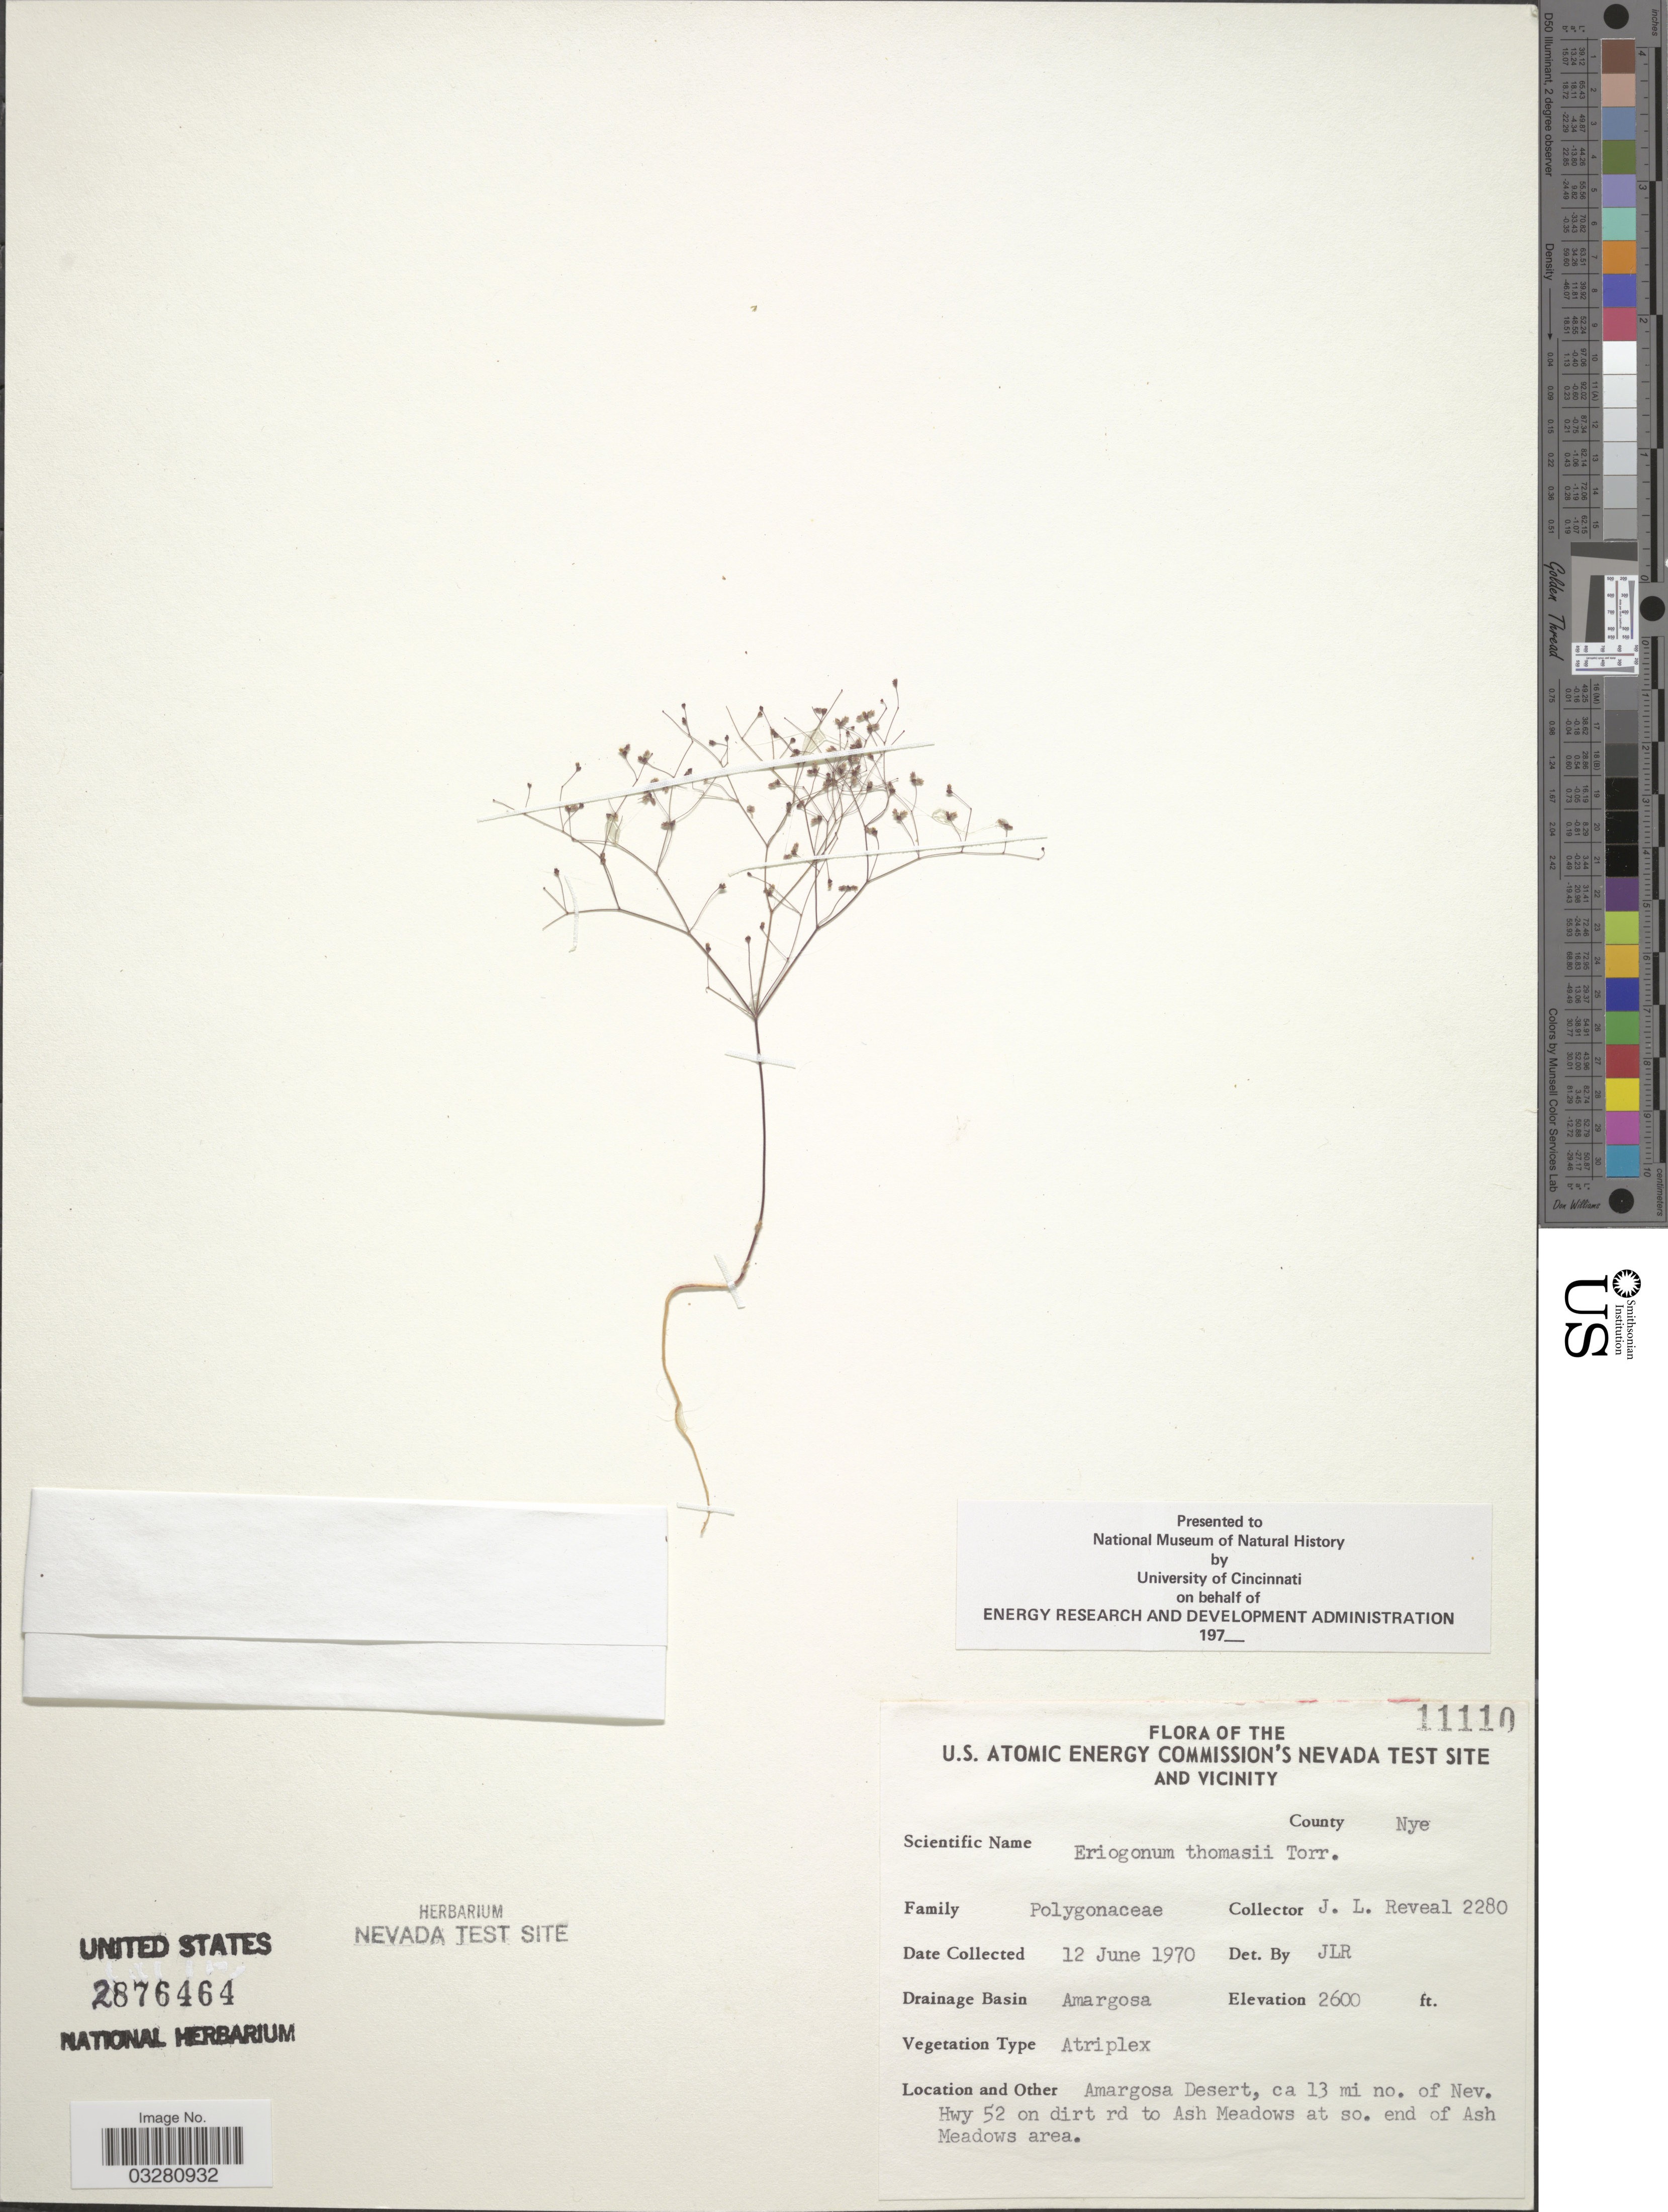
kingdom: Plantae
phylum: Tracheophyta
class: Magnoliopsida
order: Caryophyllales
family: Polygonaceae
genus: Eriogonum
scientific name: Eriogonum thomasii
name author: Torr.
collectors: J. L. Reveal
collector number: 2280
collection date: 1970-06-12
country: United States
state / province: Nevada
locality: U. S. Atomic Energy Commission's Nevada Test Site and Vicinity. County Nye. Drainage Basin Amargosa. Amargosa Desert, ca 13 mi no. of Nev. Hwy 52 on dirt rd to Ash Meadows at so. end of Ash Meadows area.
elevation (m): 792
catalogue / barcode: US 2876464